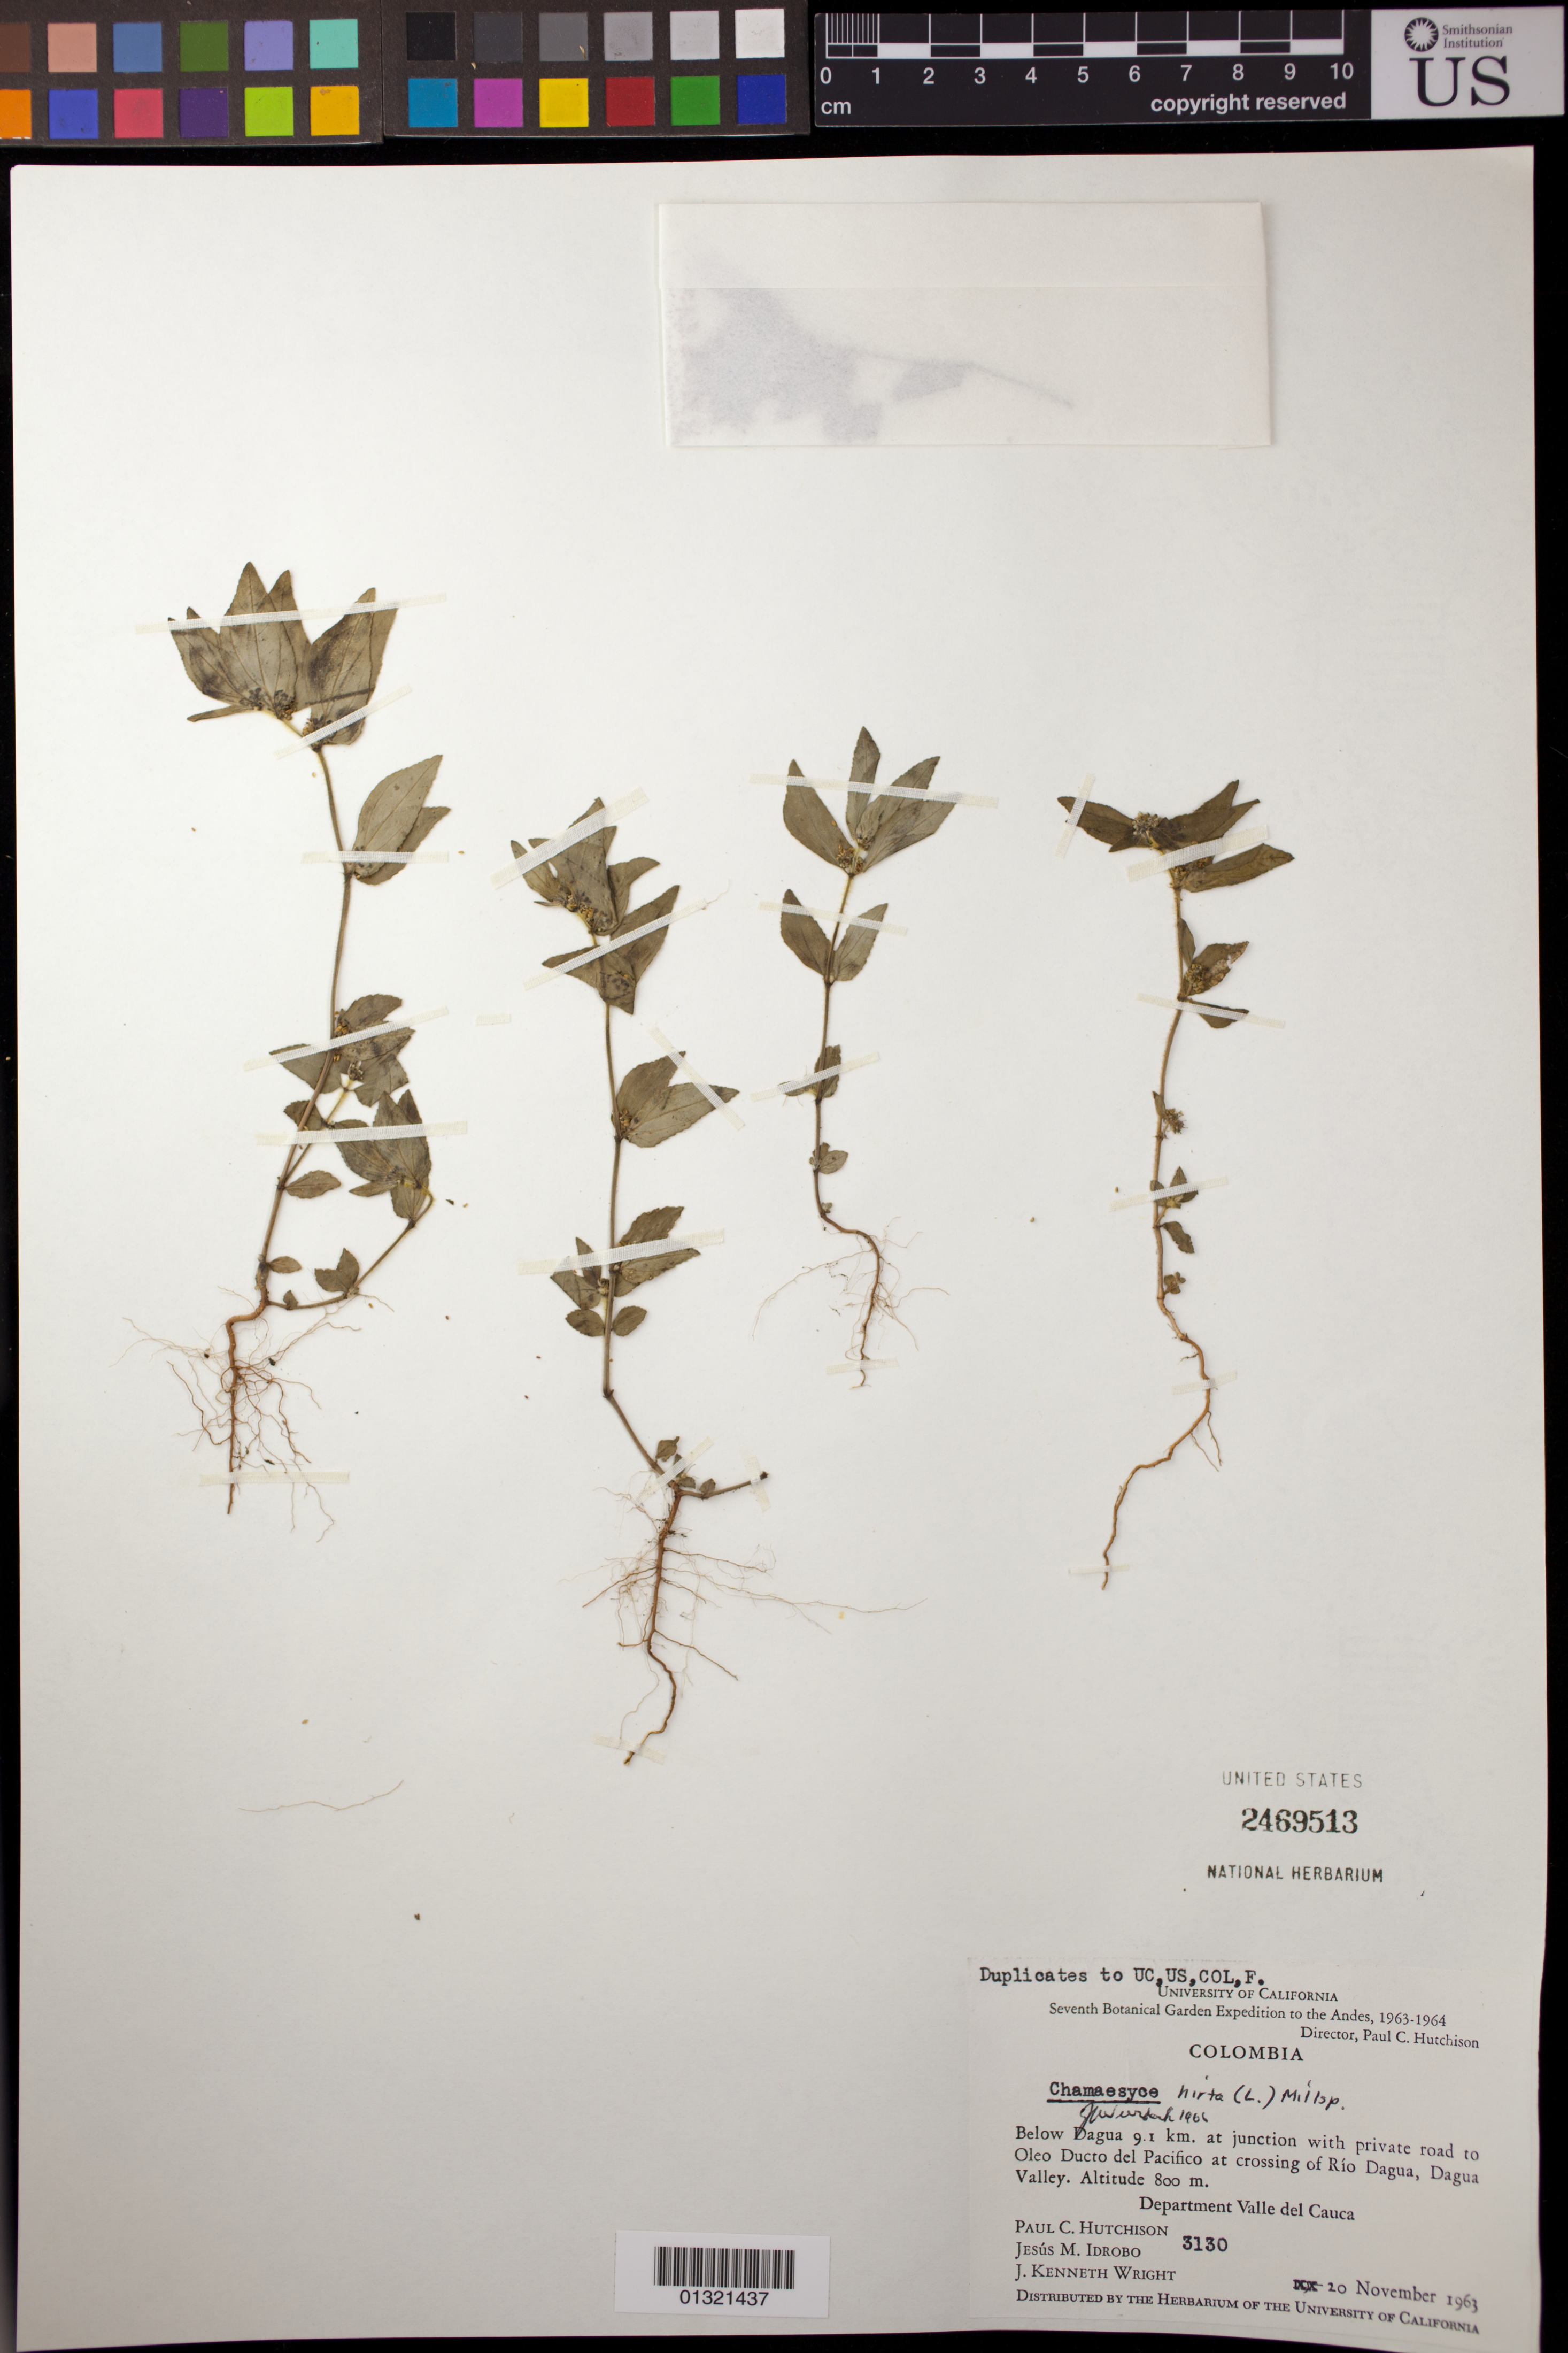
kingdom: Plantae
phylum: Tracheophyta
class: Magnoliopsida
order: Malpighiales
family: Euphorbiaceae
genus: Euphorbia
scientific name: Euphorbia hirta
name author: L.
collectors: P. C. Hutchison, J. M. Idrobo & J. K. Wright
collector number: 3130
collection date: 1963-11-10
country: Colombia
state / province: Valle del Cauca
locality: Below Dagua 9.1 km. at junction with private road to Oleo Ducro del Pacifico at crossing of Río Dagua, Dagua Valley.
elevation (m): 800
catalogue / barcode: US 2469513